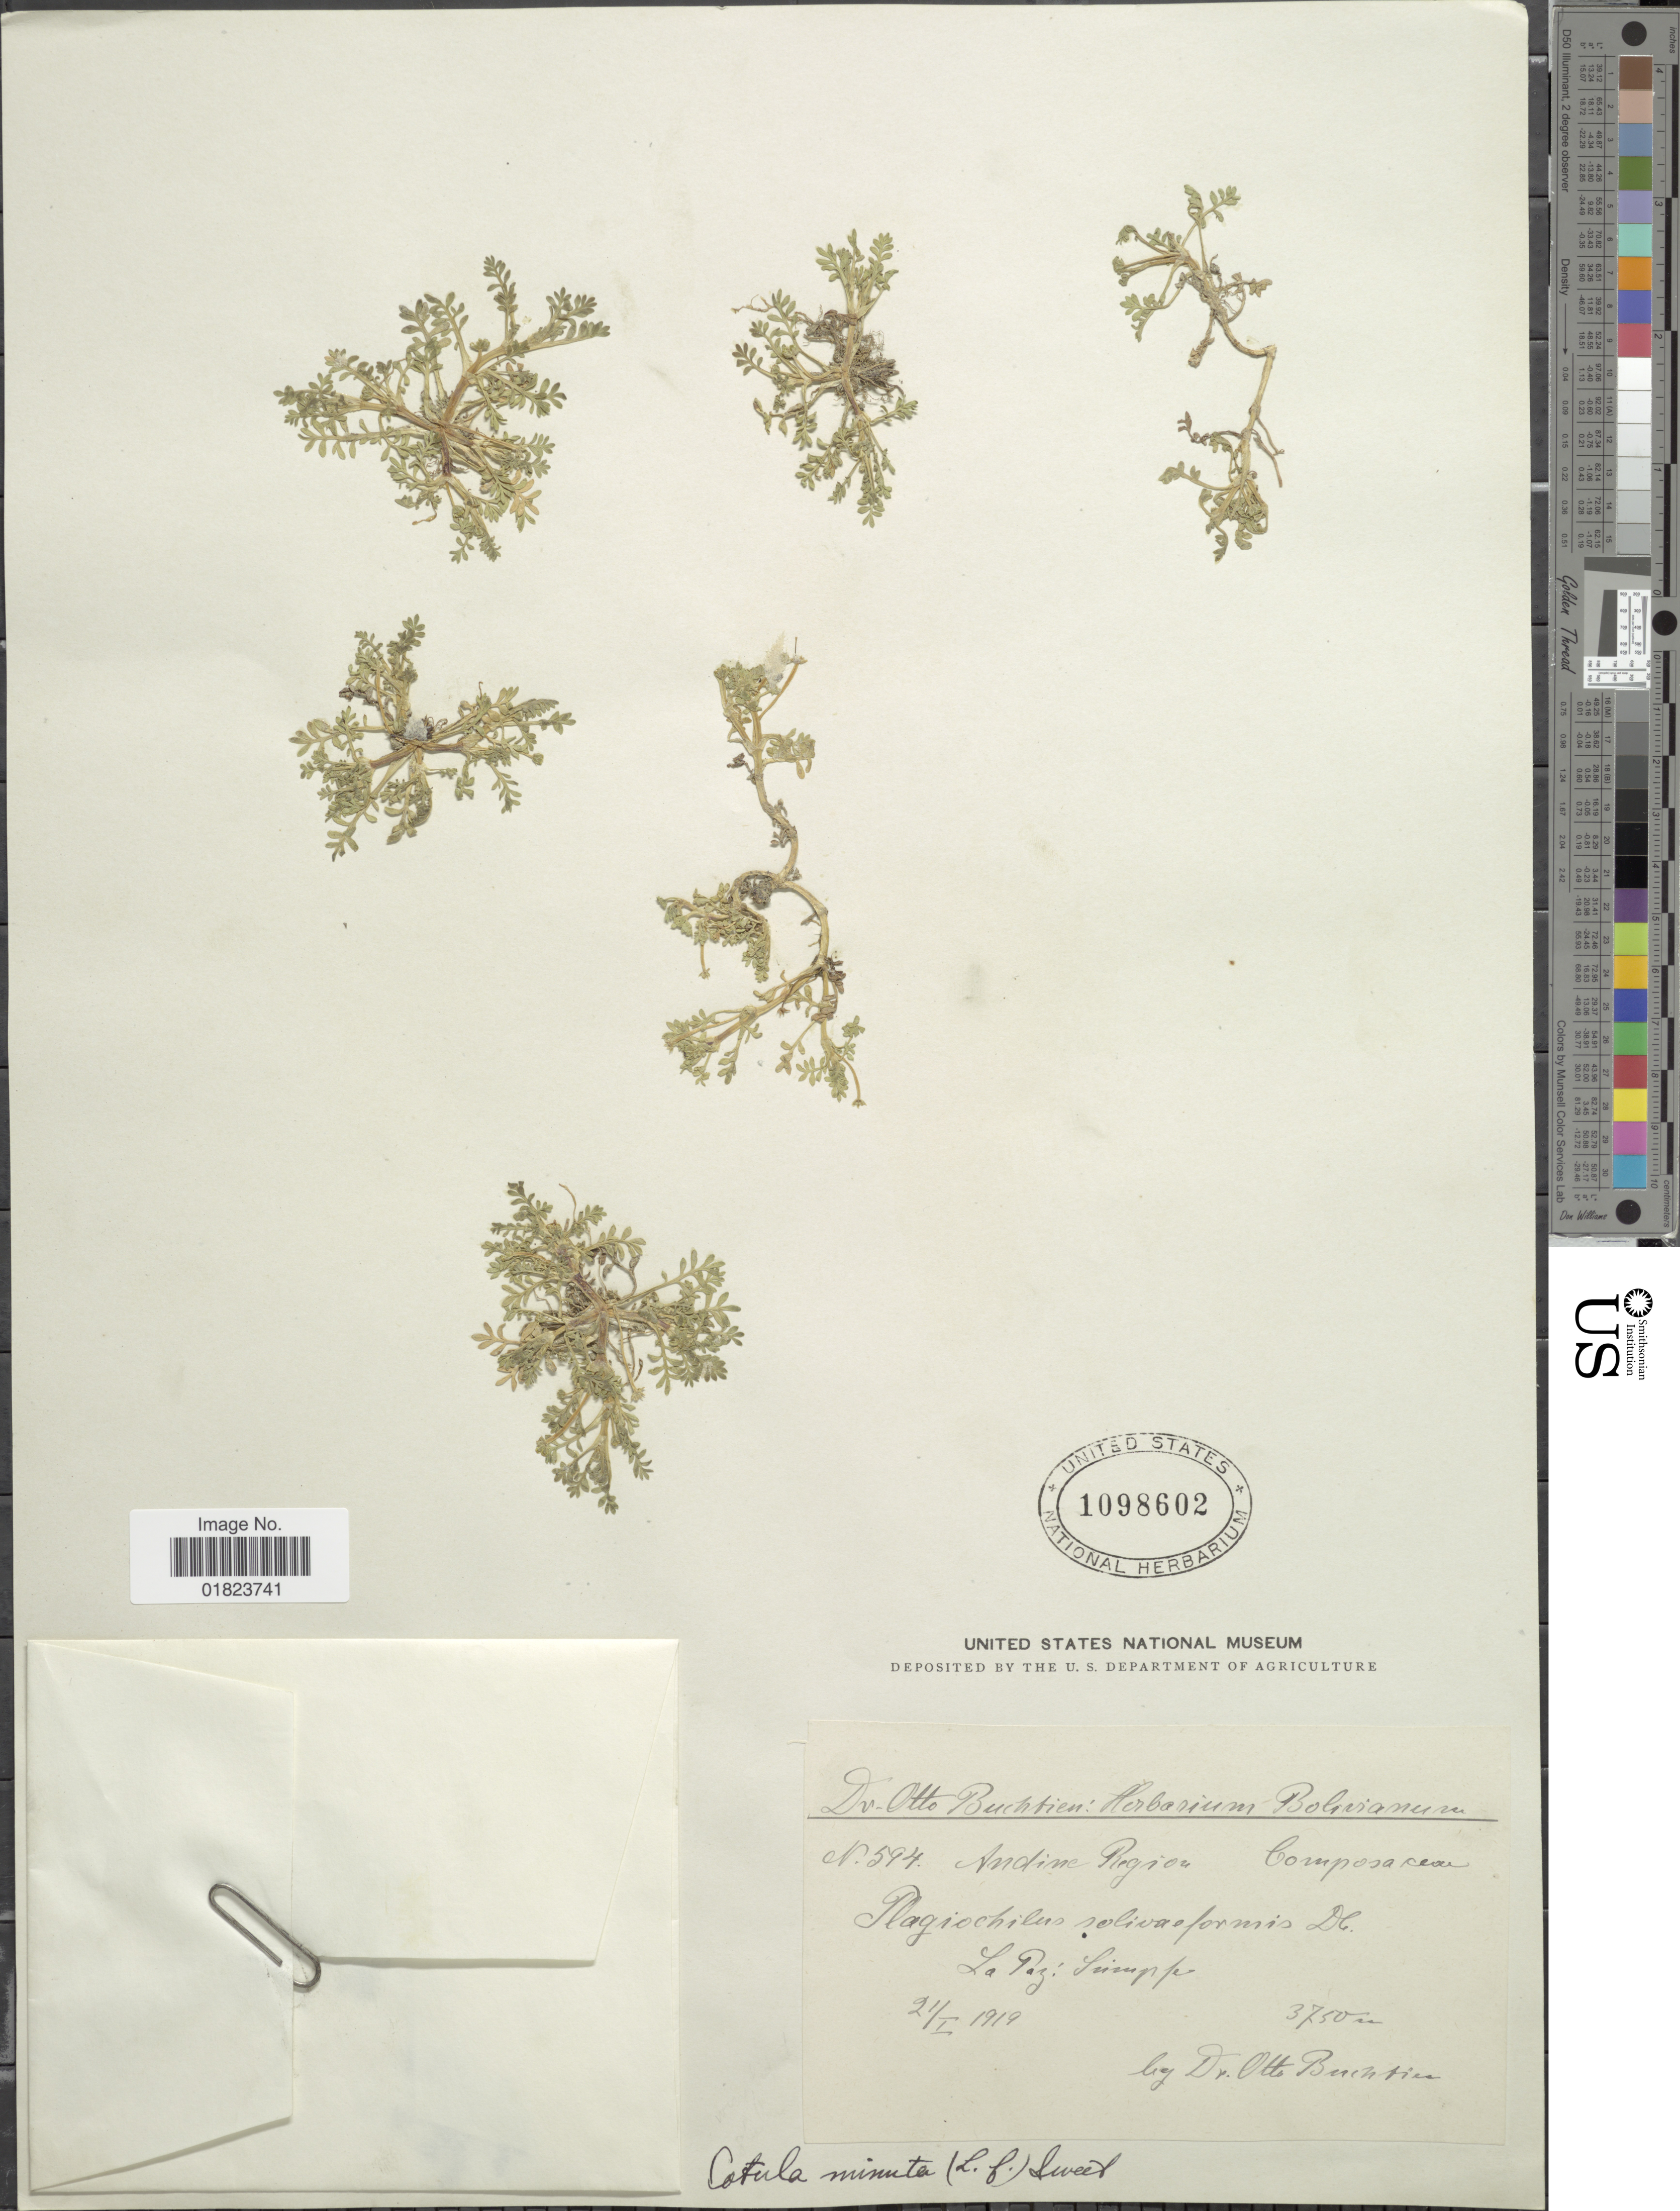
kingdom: Plantae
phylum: Tracheophyta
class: Magnoliopsida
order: Asterales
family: Asteraceae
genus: Cotula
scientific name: Cotula minuta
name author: G. Forst.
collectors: O. Buchtien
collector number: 594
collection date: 1919-01-21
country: Bolivia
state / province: La Paz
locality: Andine Region. La Paz: Sinipe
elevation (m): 3750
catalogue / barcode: US 1098602